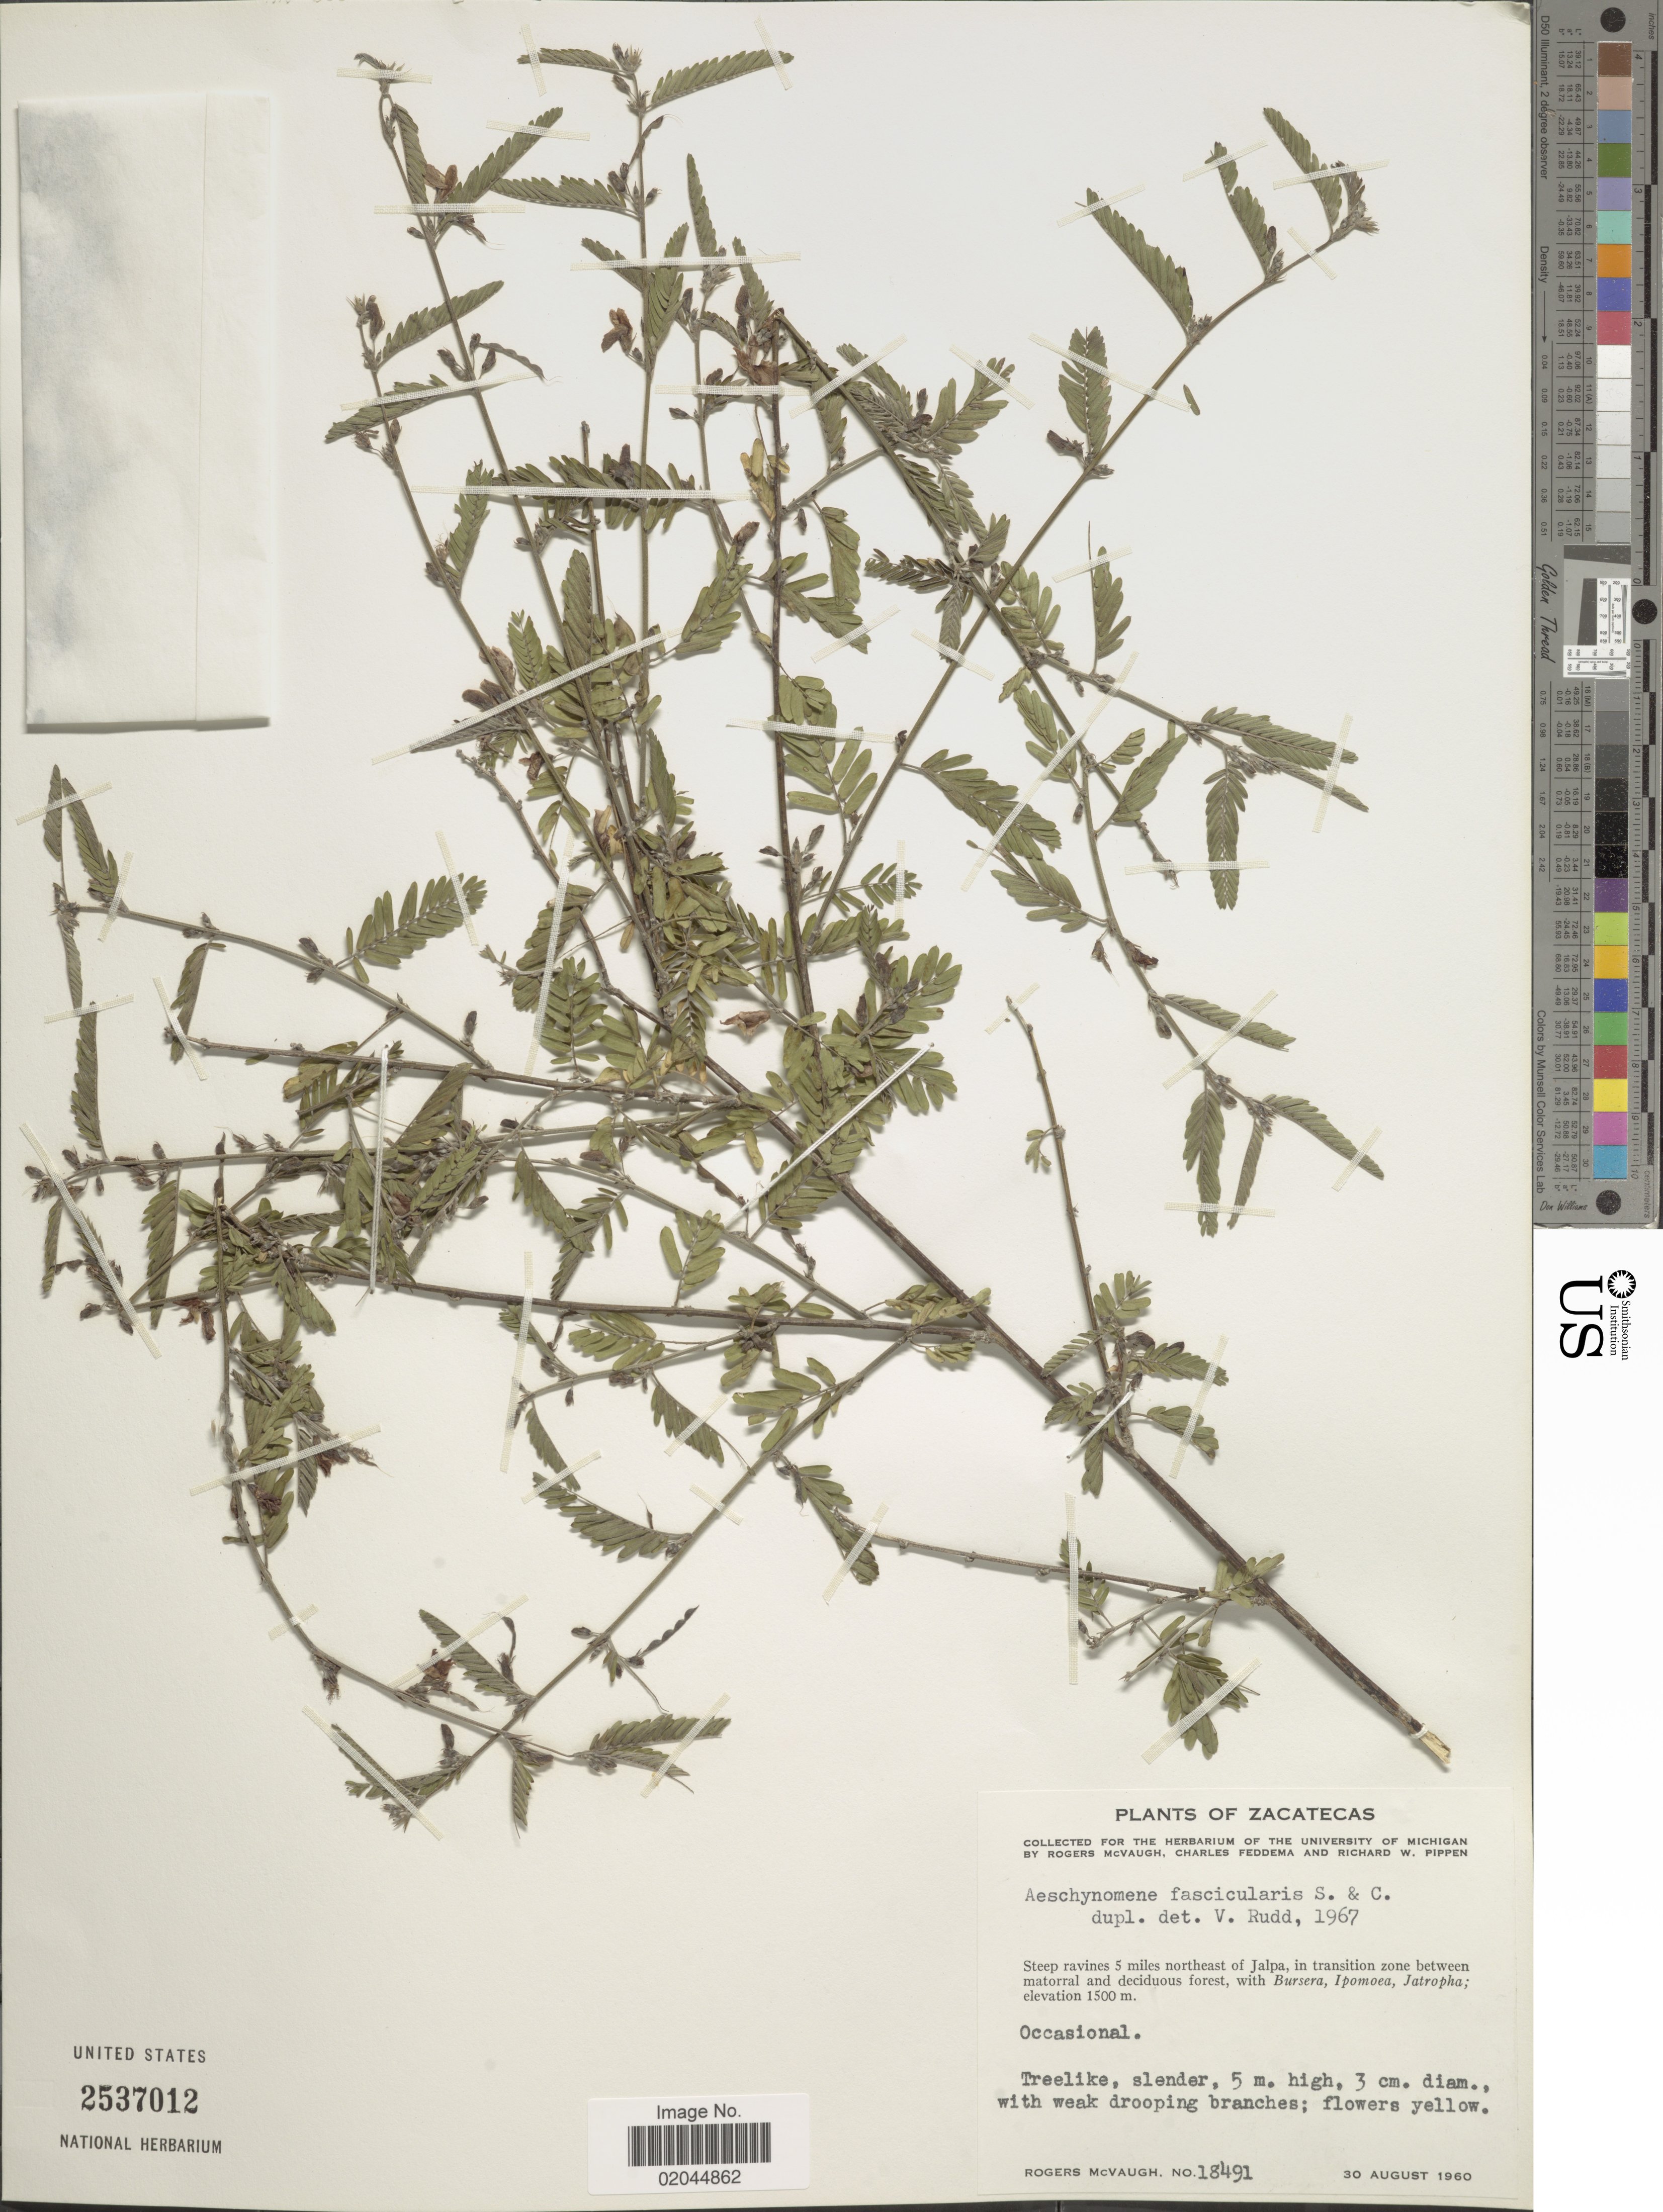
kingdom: Plantae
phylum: Tracheophyta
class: Magnoliopsida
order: Fabales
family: Fabaceae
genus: Aeschynomene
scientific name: Aeschynomene fascicularis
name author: Schltdl. & Cham.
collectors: R. McVaugh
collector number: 18491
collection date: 1960-08-30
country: Mexico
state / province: Zacatecas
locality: Steep ravines 5 miles northeast of Jalpa, in transition zone between matorral and deciduous forest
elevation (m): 1500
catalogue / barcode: US 2537012